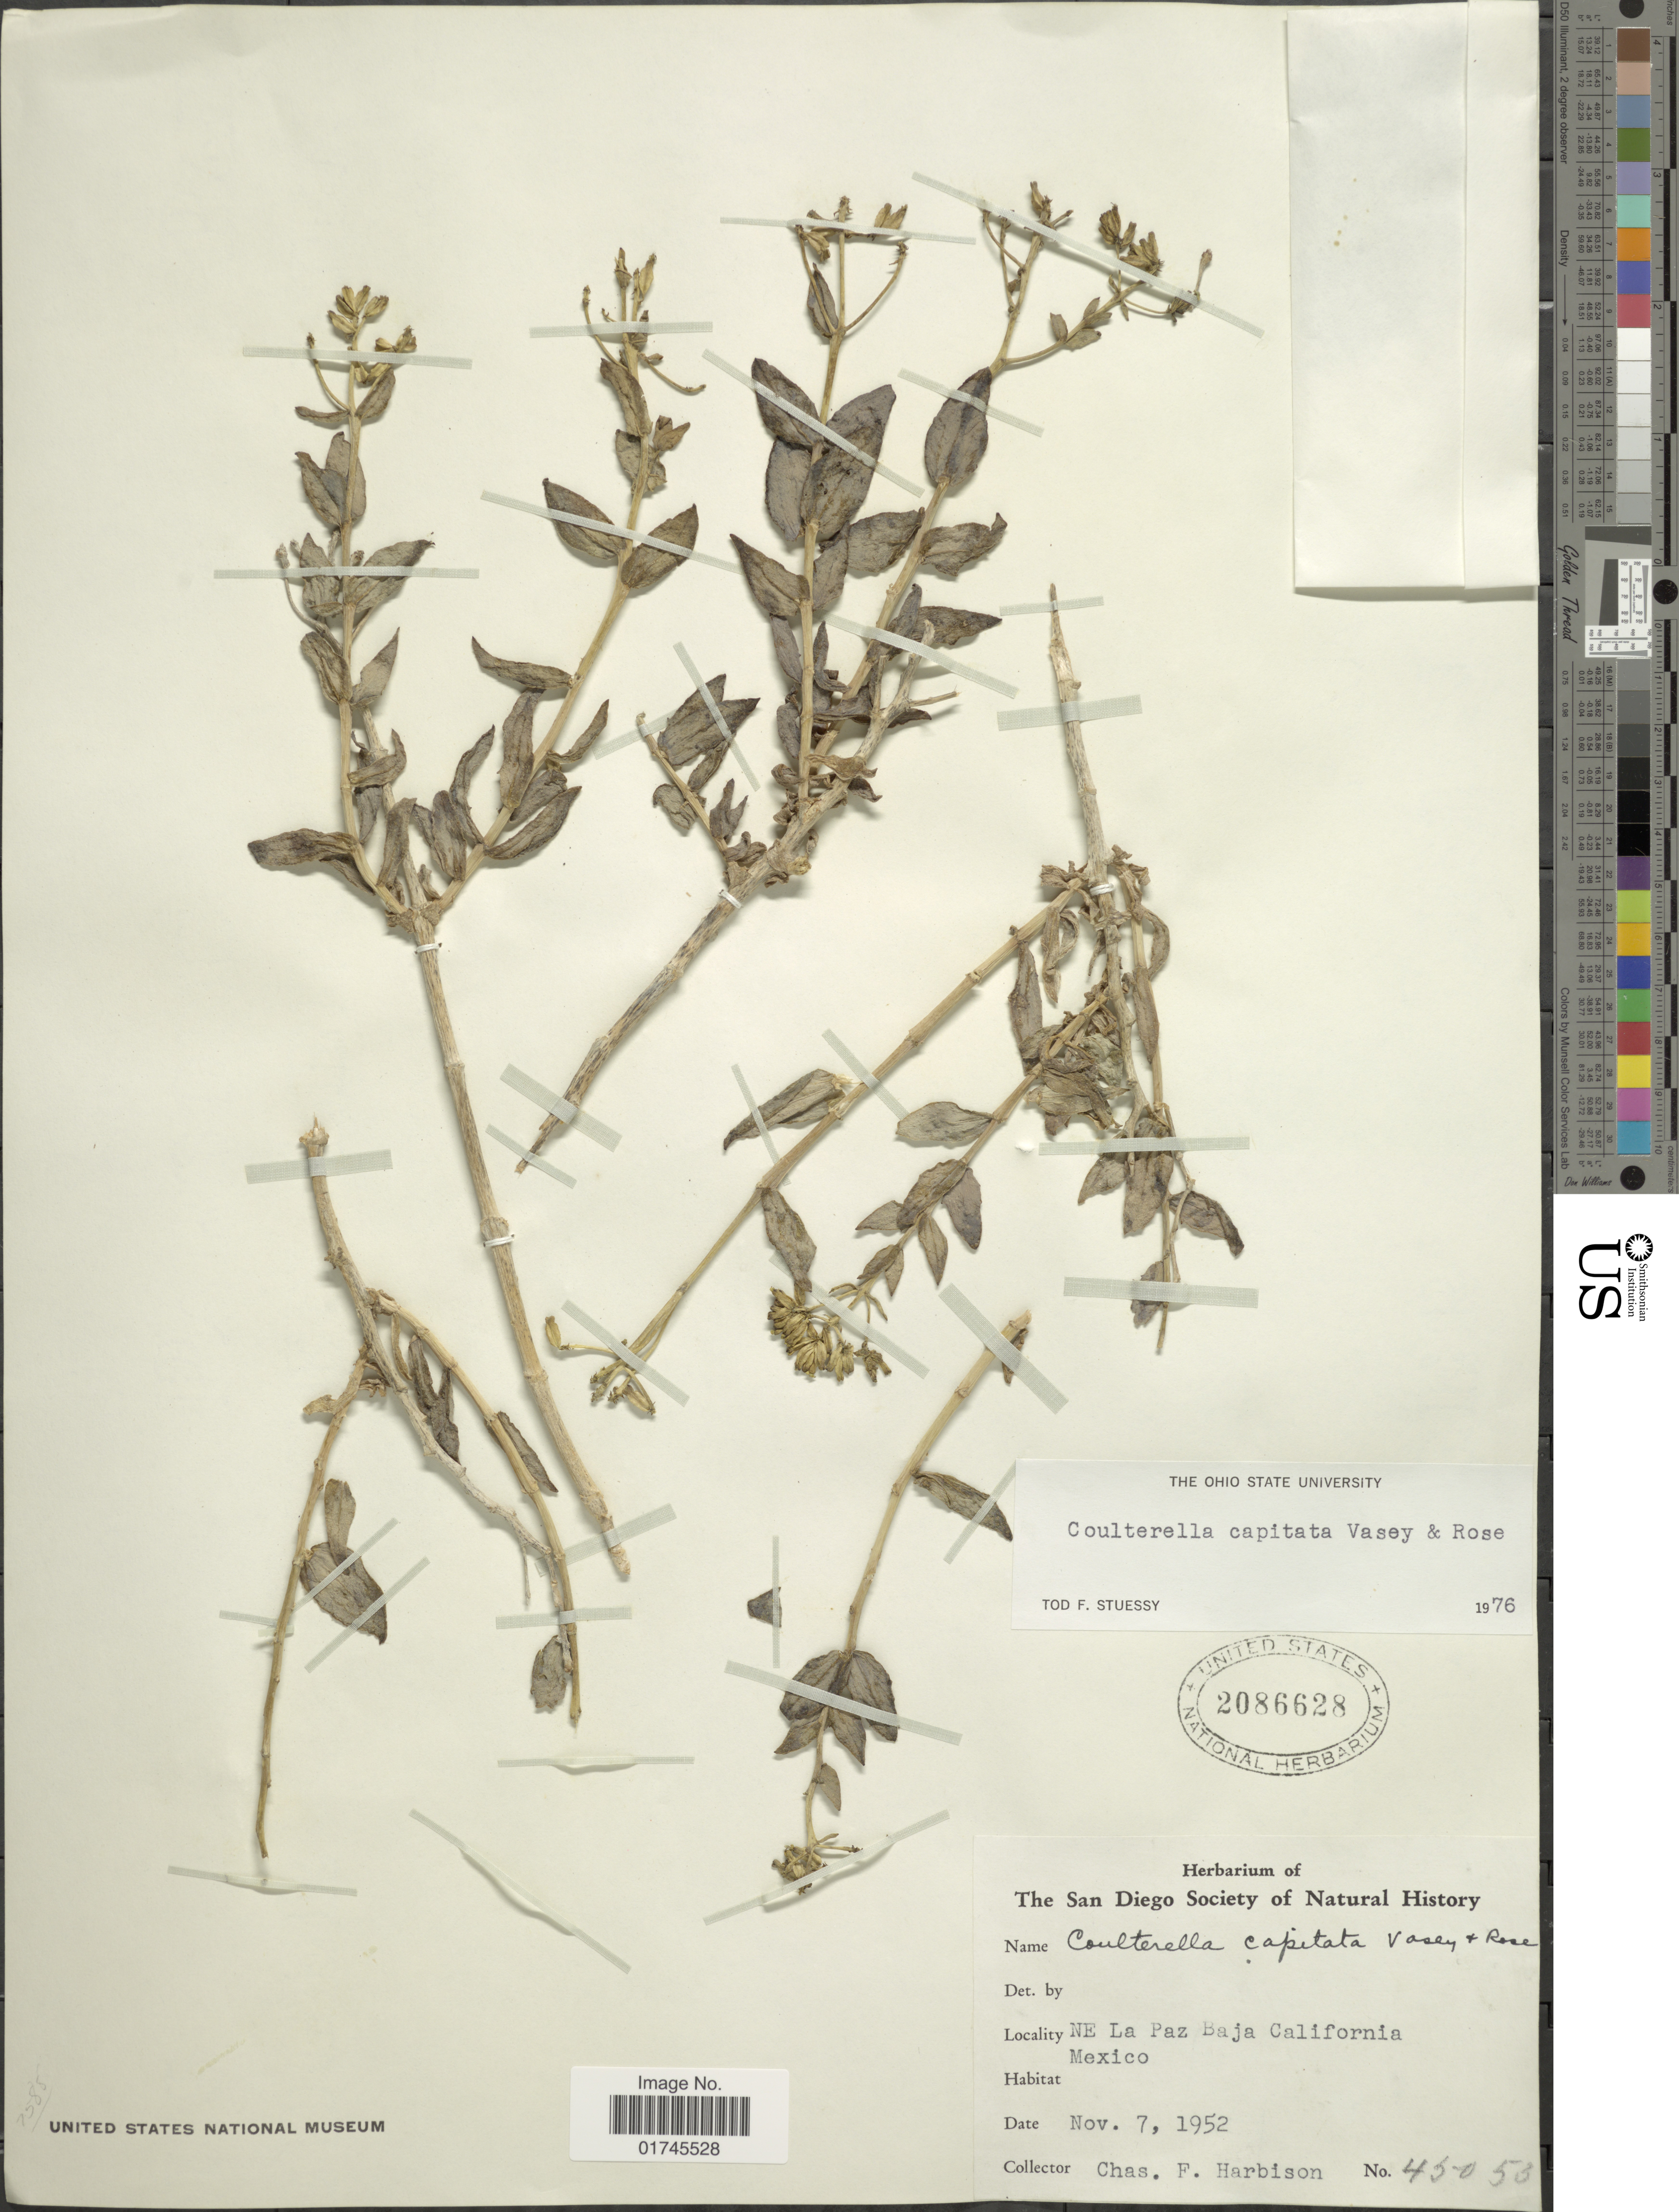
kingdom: Plantae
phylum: Tracheophyta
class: Magnoliopsida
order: Asterales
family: Asteraceae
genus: Coulterella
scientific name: Coulterella capitata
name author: Vasey & Rose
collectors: C. F. Harbison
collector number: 45053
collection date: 1952-11-07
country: Mexico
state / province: Baja California Sur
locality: NE La Paz Baja California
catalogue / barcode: US 2086628